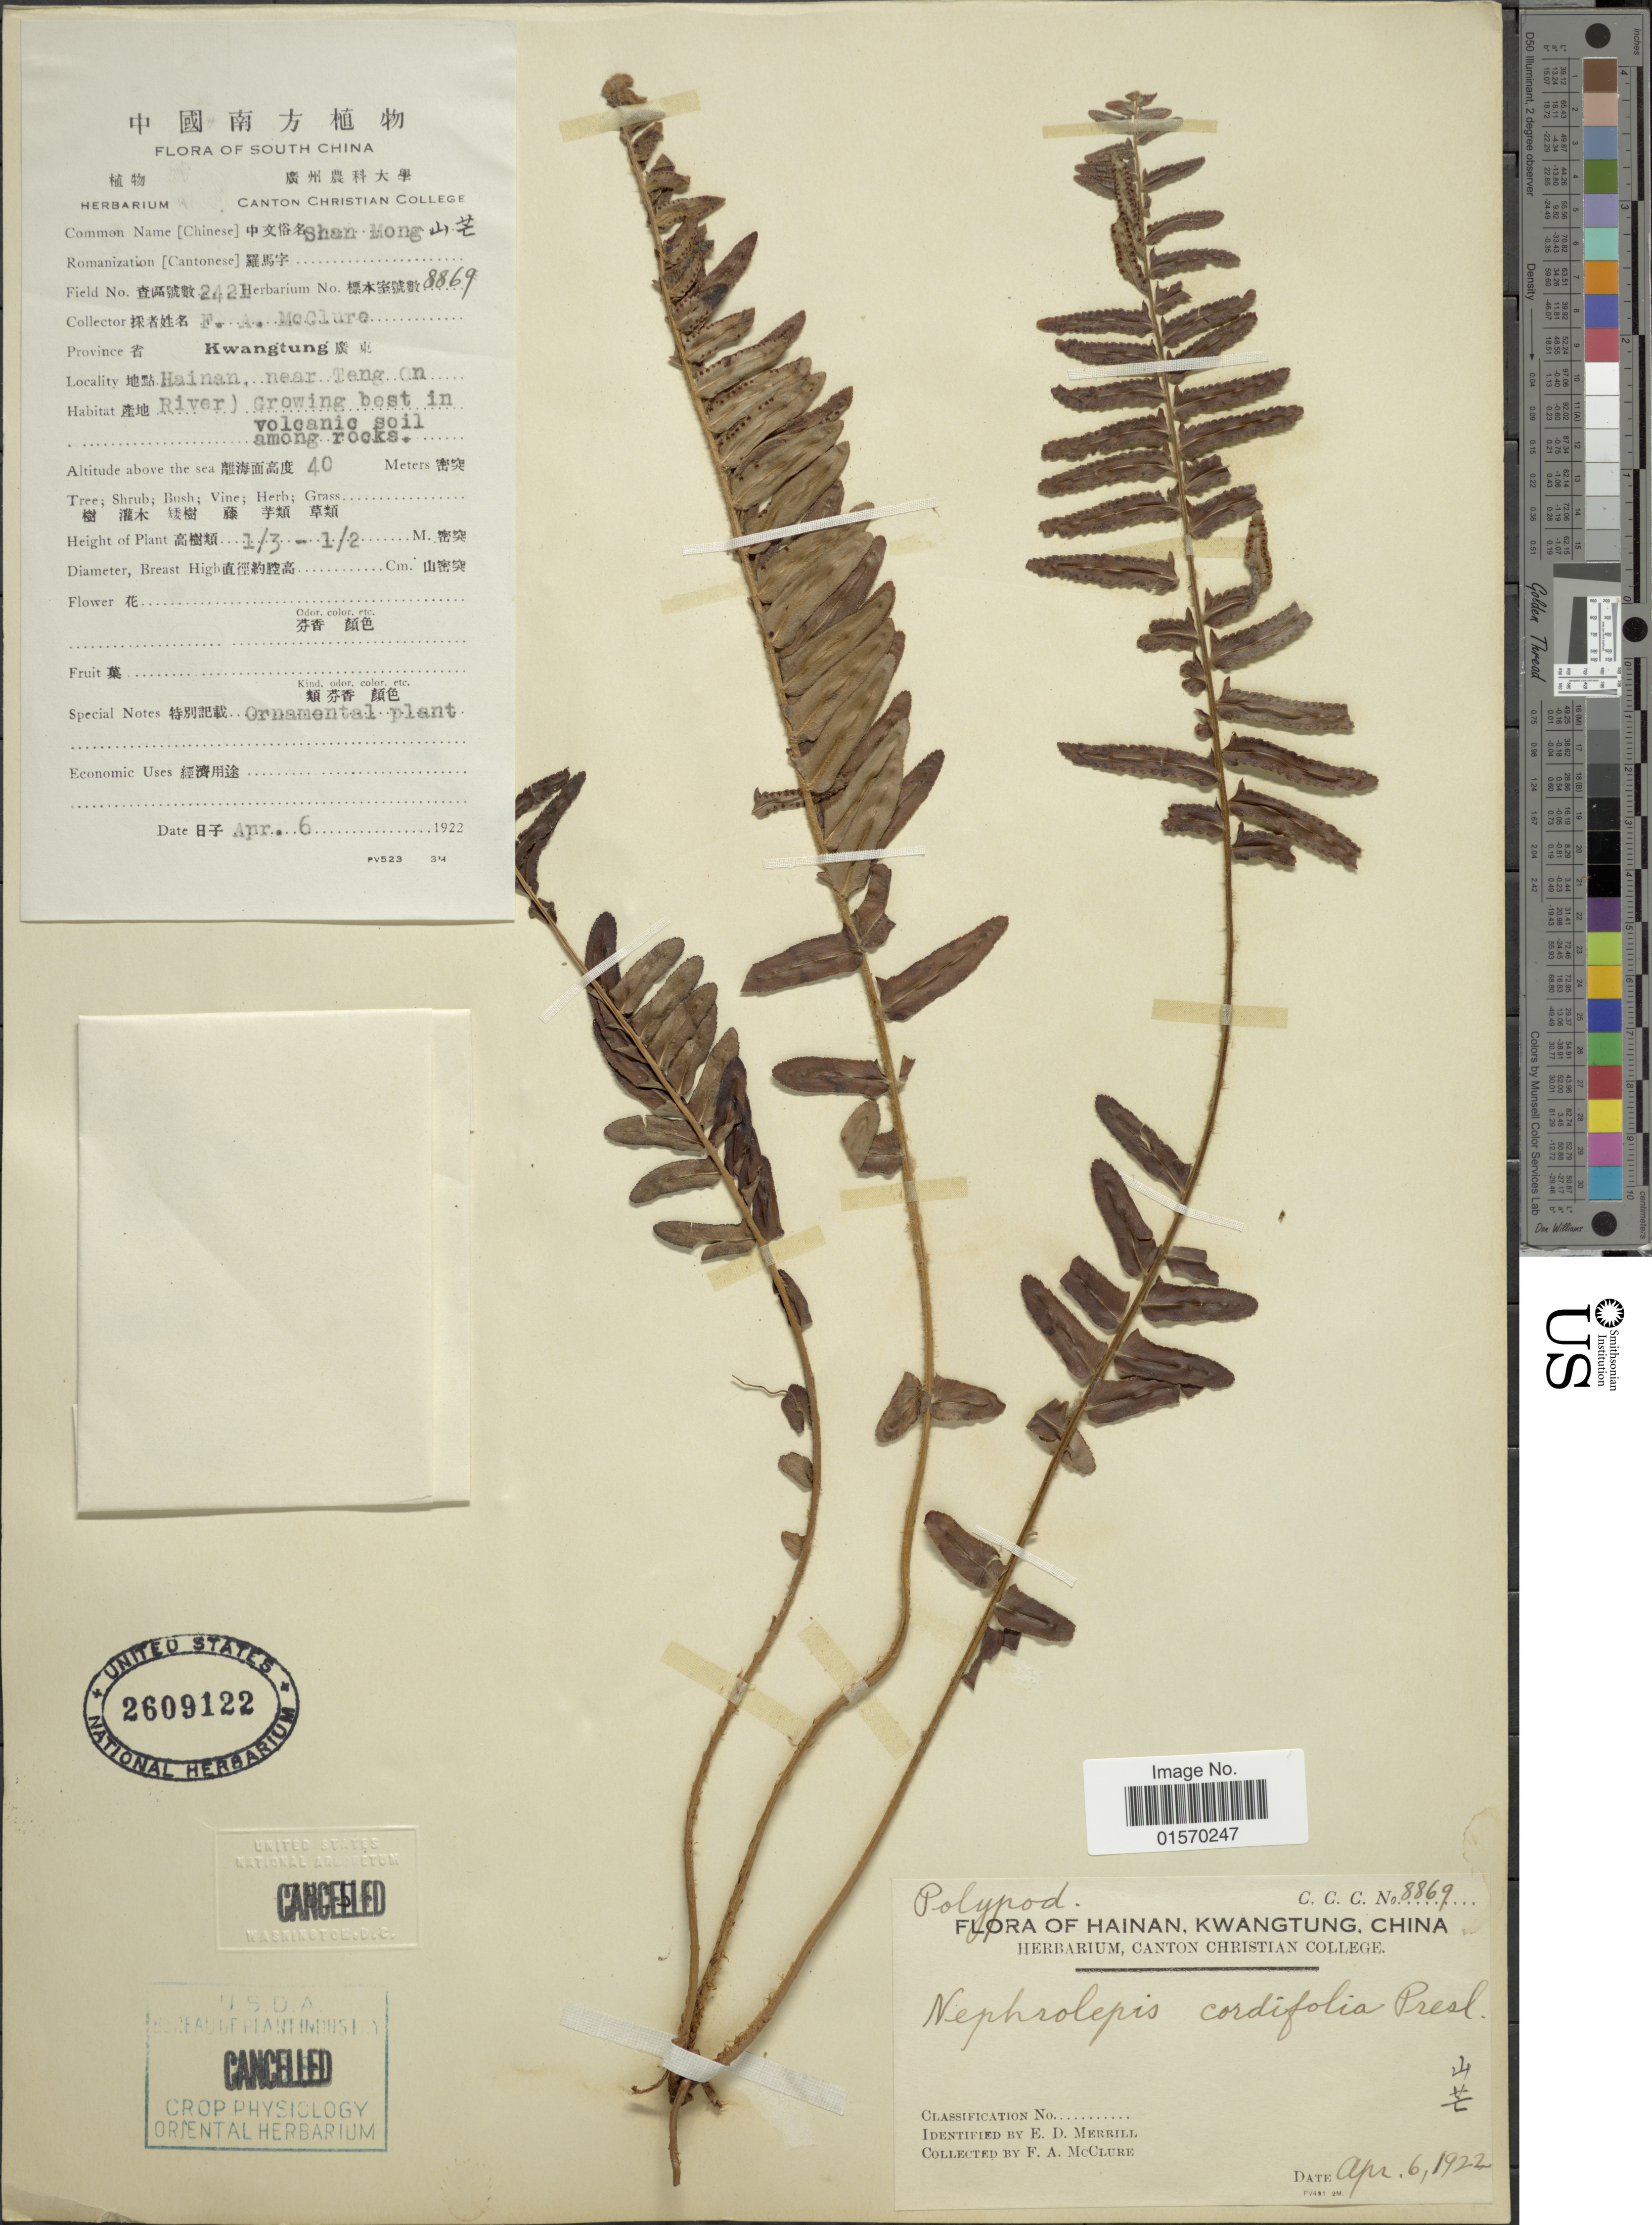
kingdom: Plantae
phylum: Tracheophyta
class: Polypodiopsida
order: Polypodiales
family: Nephrolepidaceae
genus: Nephrolepis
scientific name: Nephrolepis cordifolia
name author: (L.) C. Presl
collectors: F. A. McClure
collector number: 242/8869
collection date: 1922-04-06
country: China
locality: Kwangtung. Hainan, near Teng on River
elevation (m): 40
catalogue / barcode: US 2609122